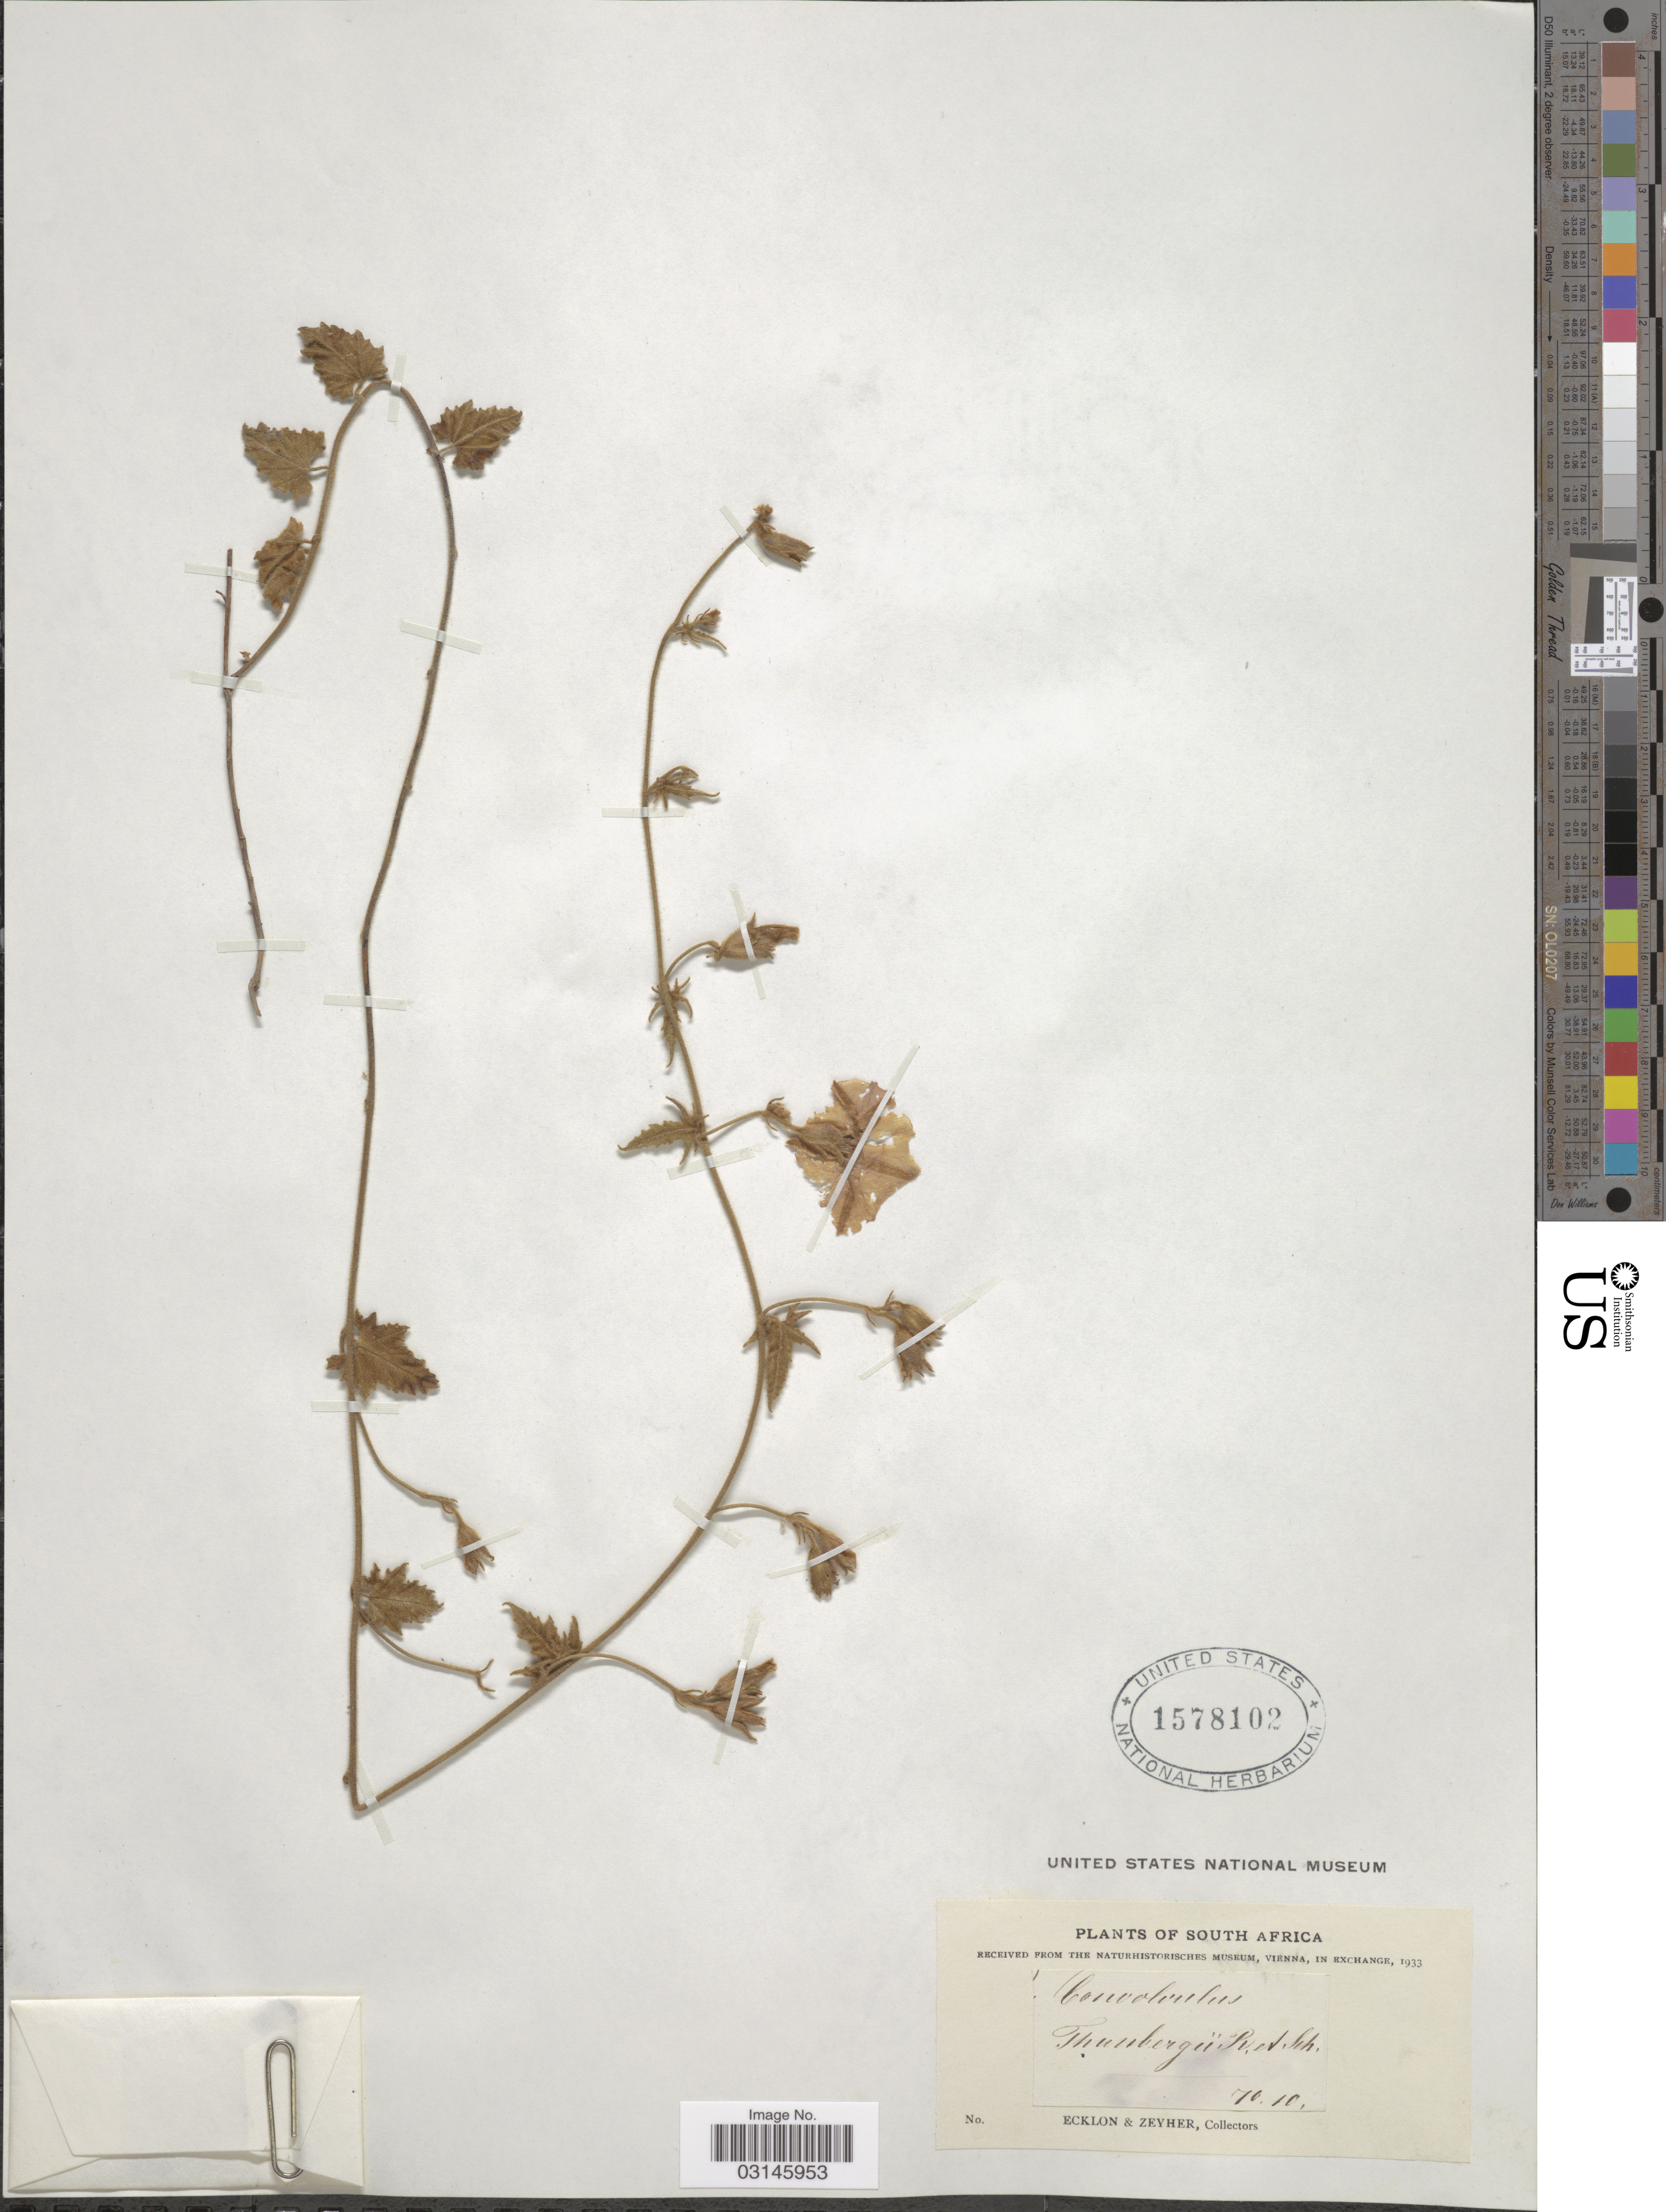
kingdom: Plantae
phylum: Tracheophyta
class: Magnoliopsida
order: Solanales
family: Convolvulaceae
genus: Convolvulus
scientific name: Convolvulus thunbergii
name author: Roem. & Schult.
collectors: -. Ecklon & -. Zeyher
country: South Africa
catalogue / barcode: US 1578102